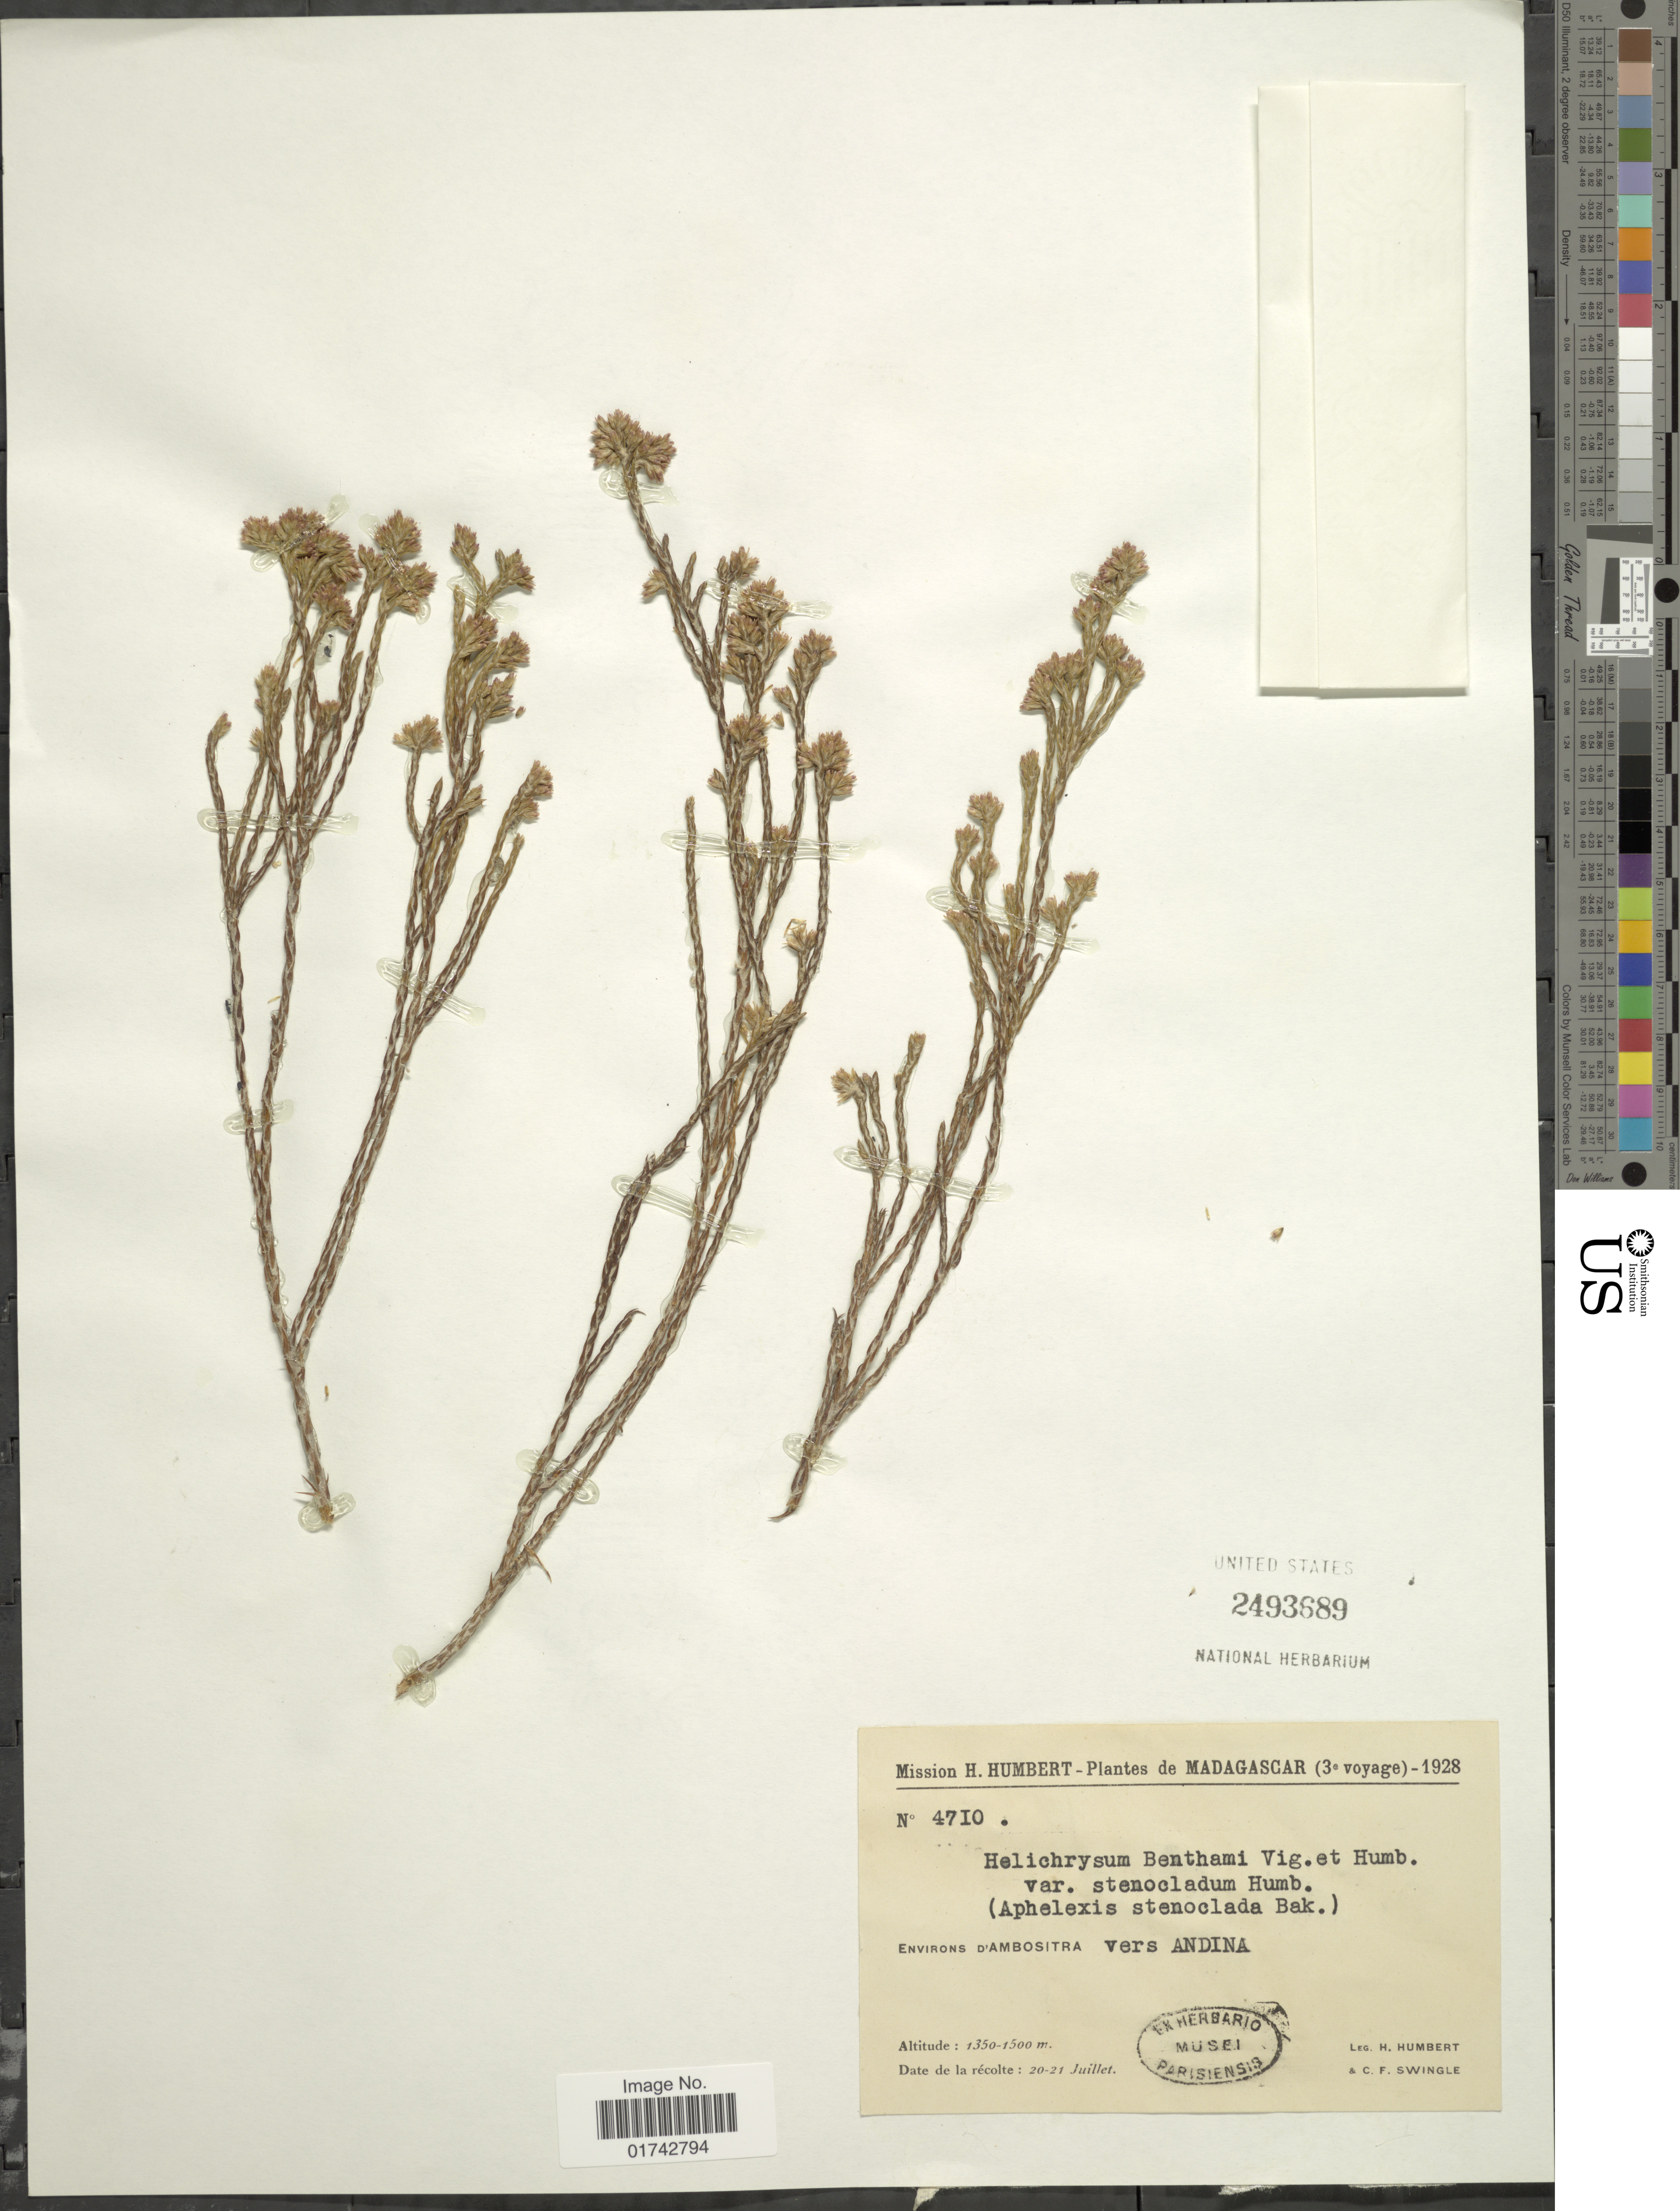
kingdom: Plantae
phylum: Tracheophyta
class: Magnoliopsida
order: Asterales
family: Asteraceae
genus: Helichrysum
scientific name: Helichrysum benthamii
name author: R. Vig. & Humbert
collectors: H. Humbert & C. Swingle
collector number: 4710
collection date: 1928-07-20/1928-07-21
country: Madagascar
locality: Environs D'Ambositra vers Andina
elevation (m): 1350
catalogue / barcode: US 2493689